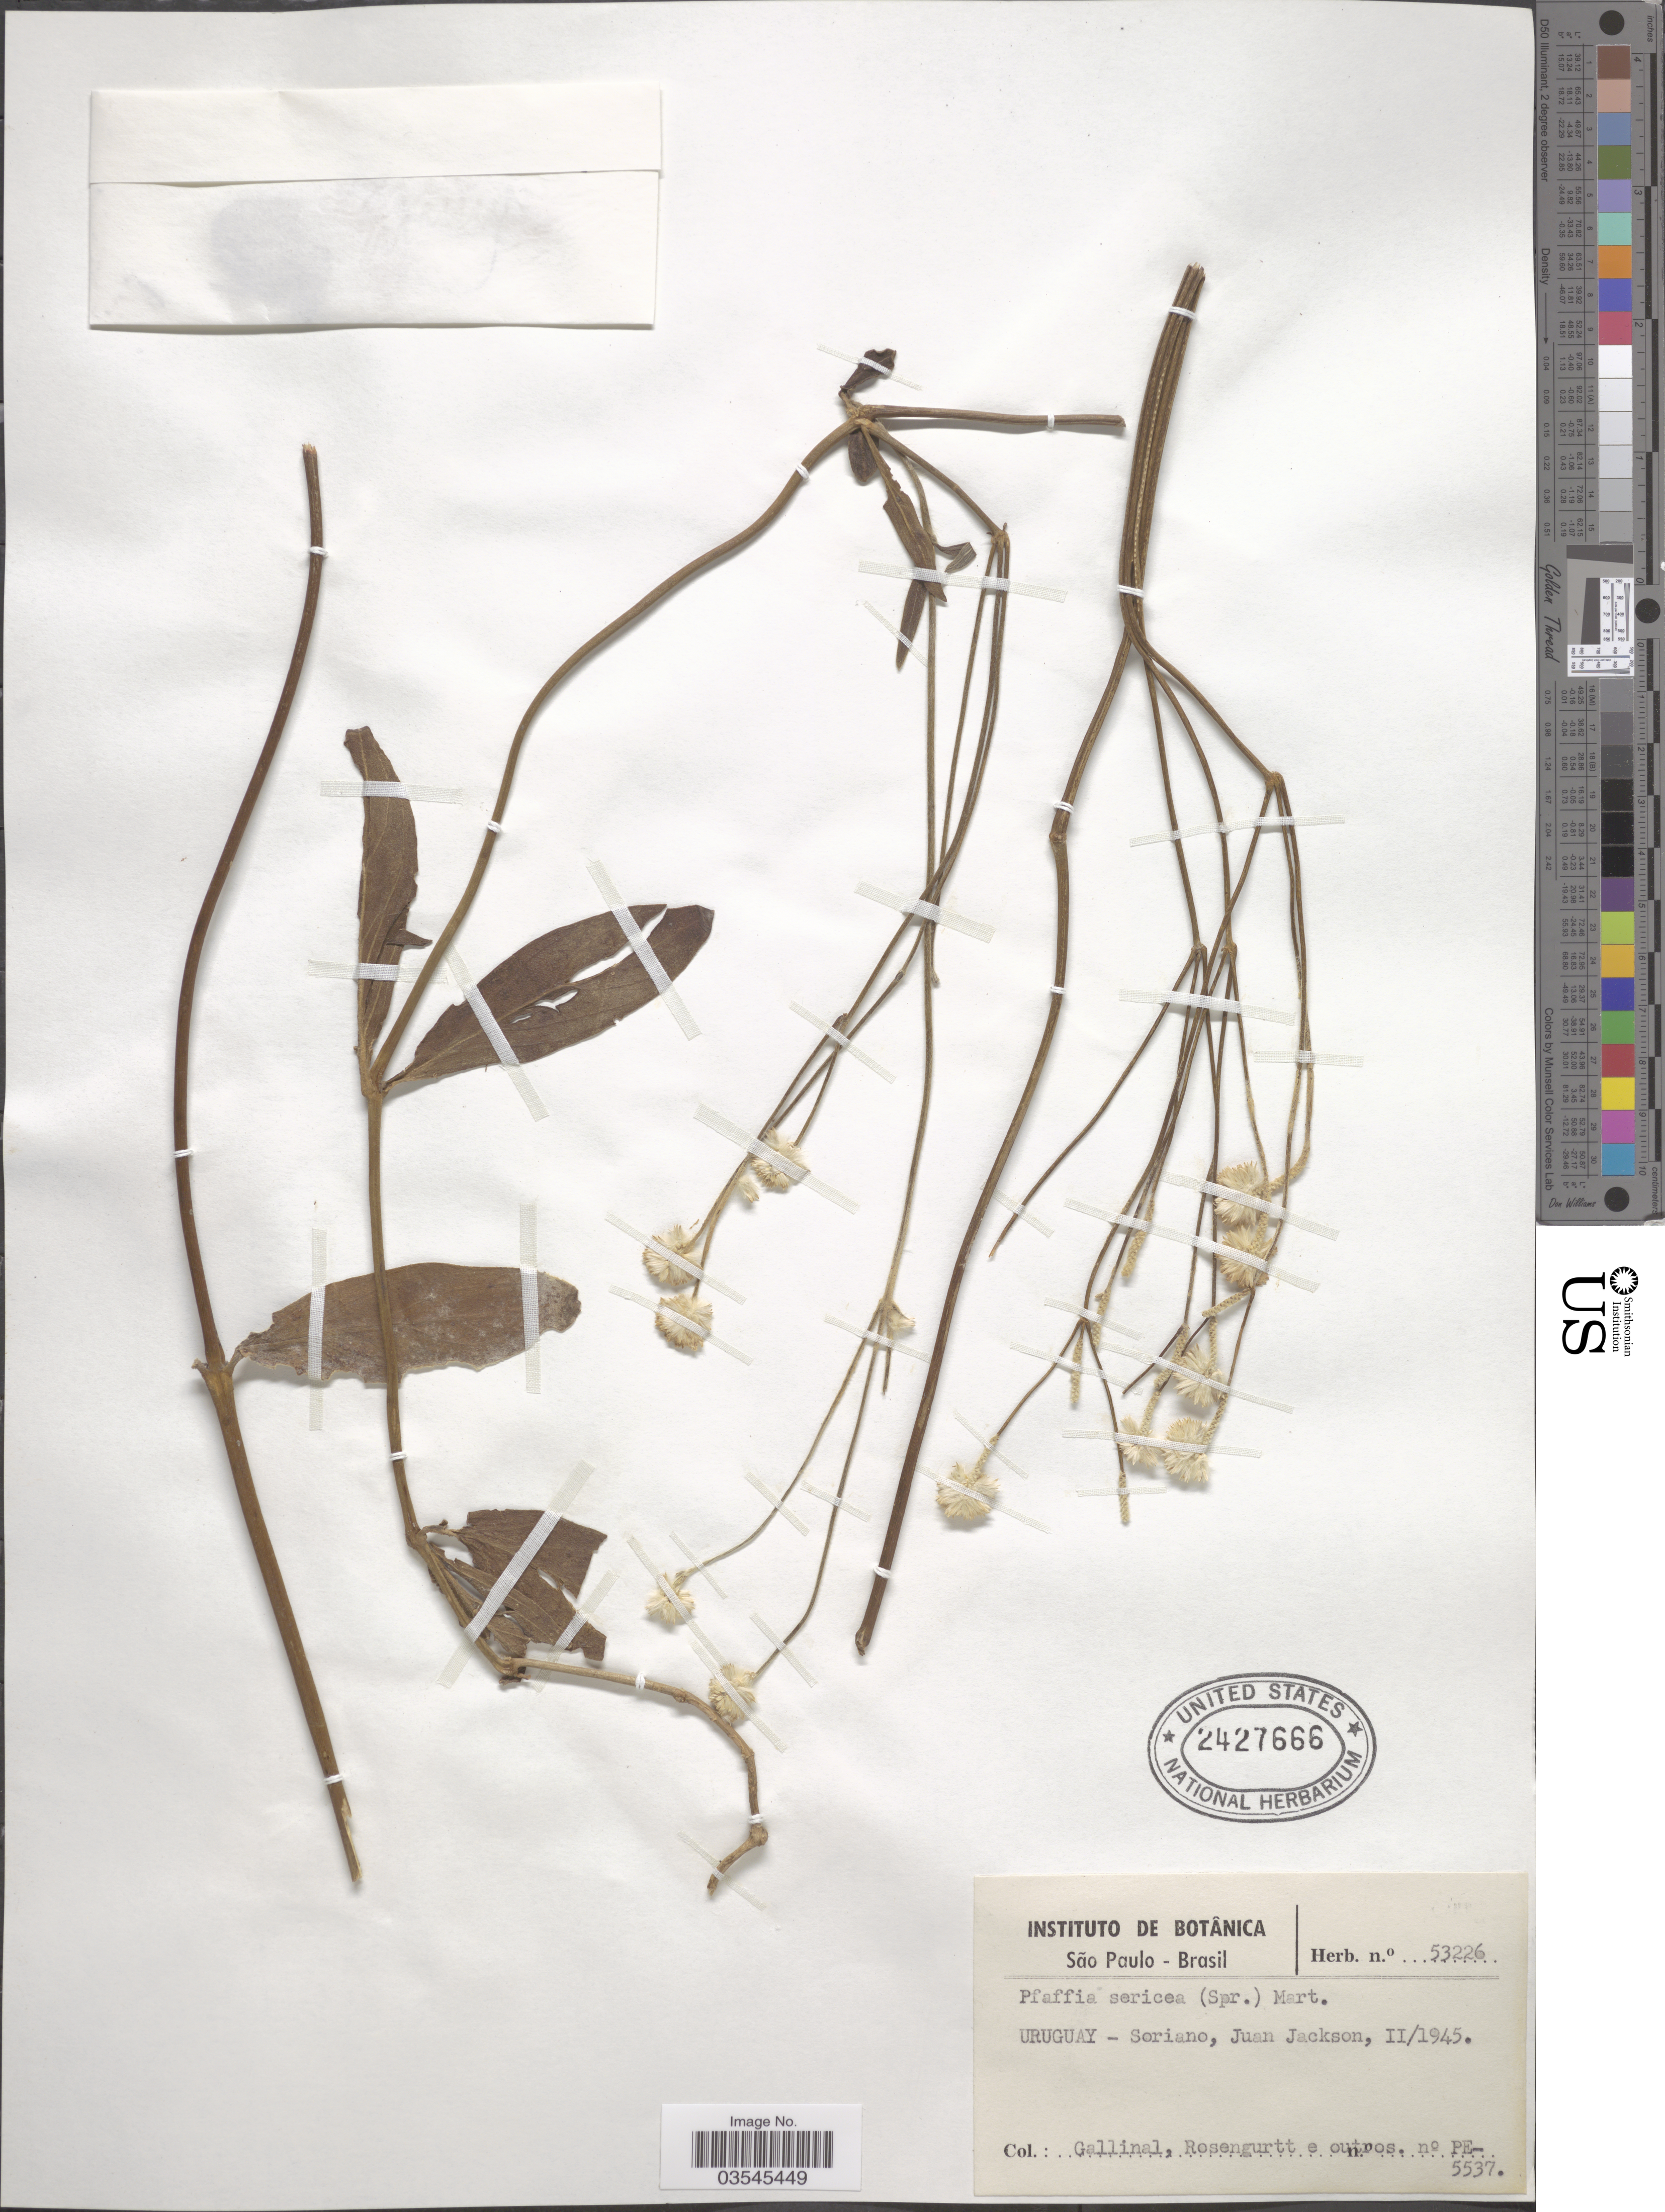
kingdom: Plantae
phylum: Tracheophyta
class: Magnoliopsida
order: Caryophyllales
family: Amaranthaceae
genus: Pfaffia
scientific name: Pfaffia tuberosa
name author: (Moq. ex DC.) Hicken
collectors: -. Gallinal, Rosengurtt & et al.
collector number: PE-5537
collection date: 1945-02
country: Uruguay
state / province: Soriano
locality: Juan Jackson.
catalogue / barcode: US 2427666